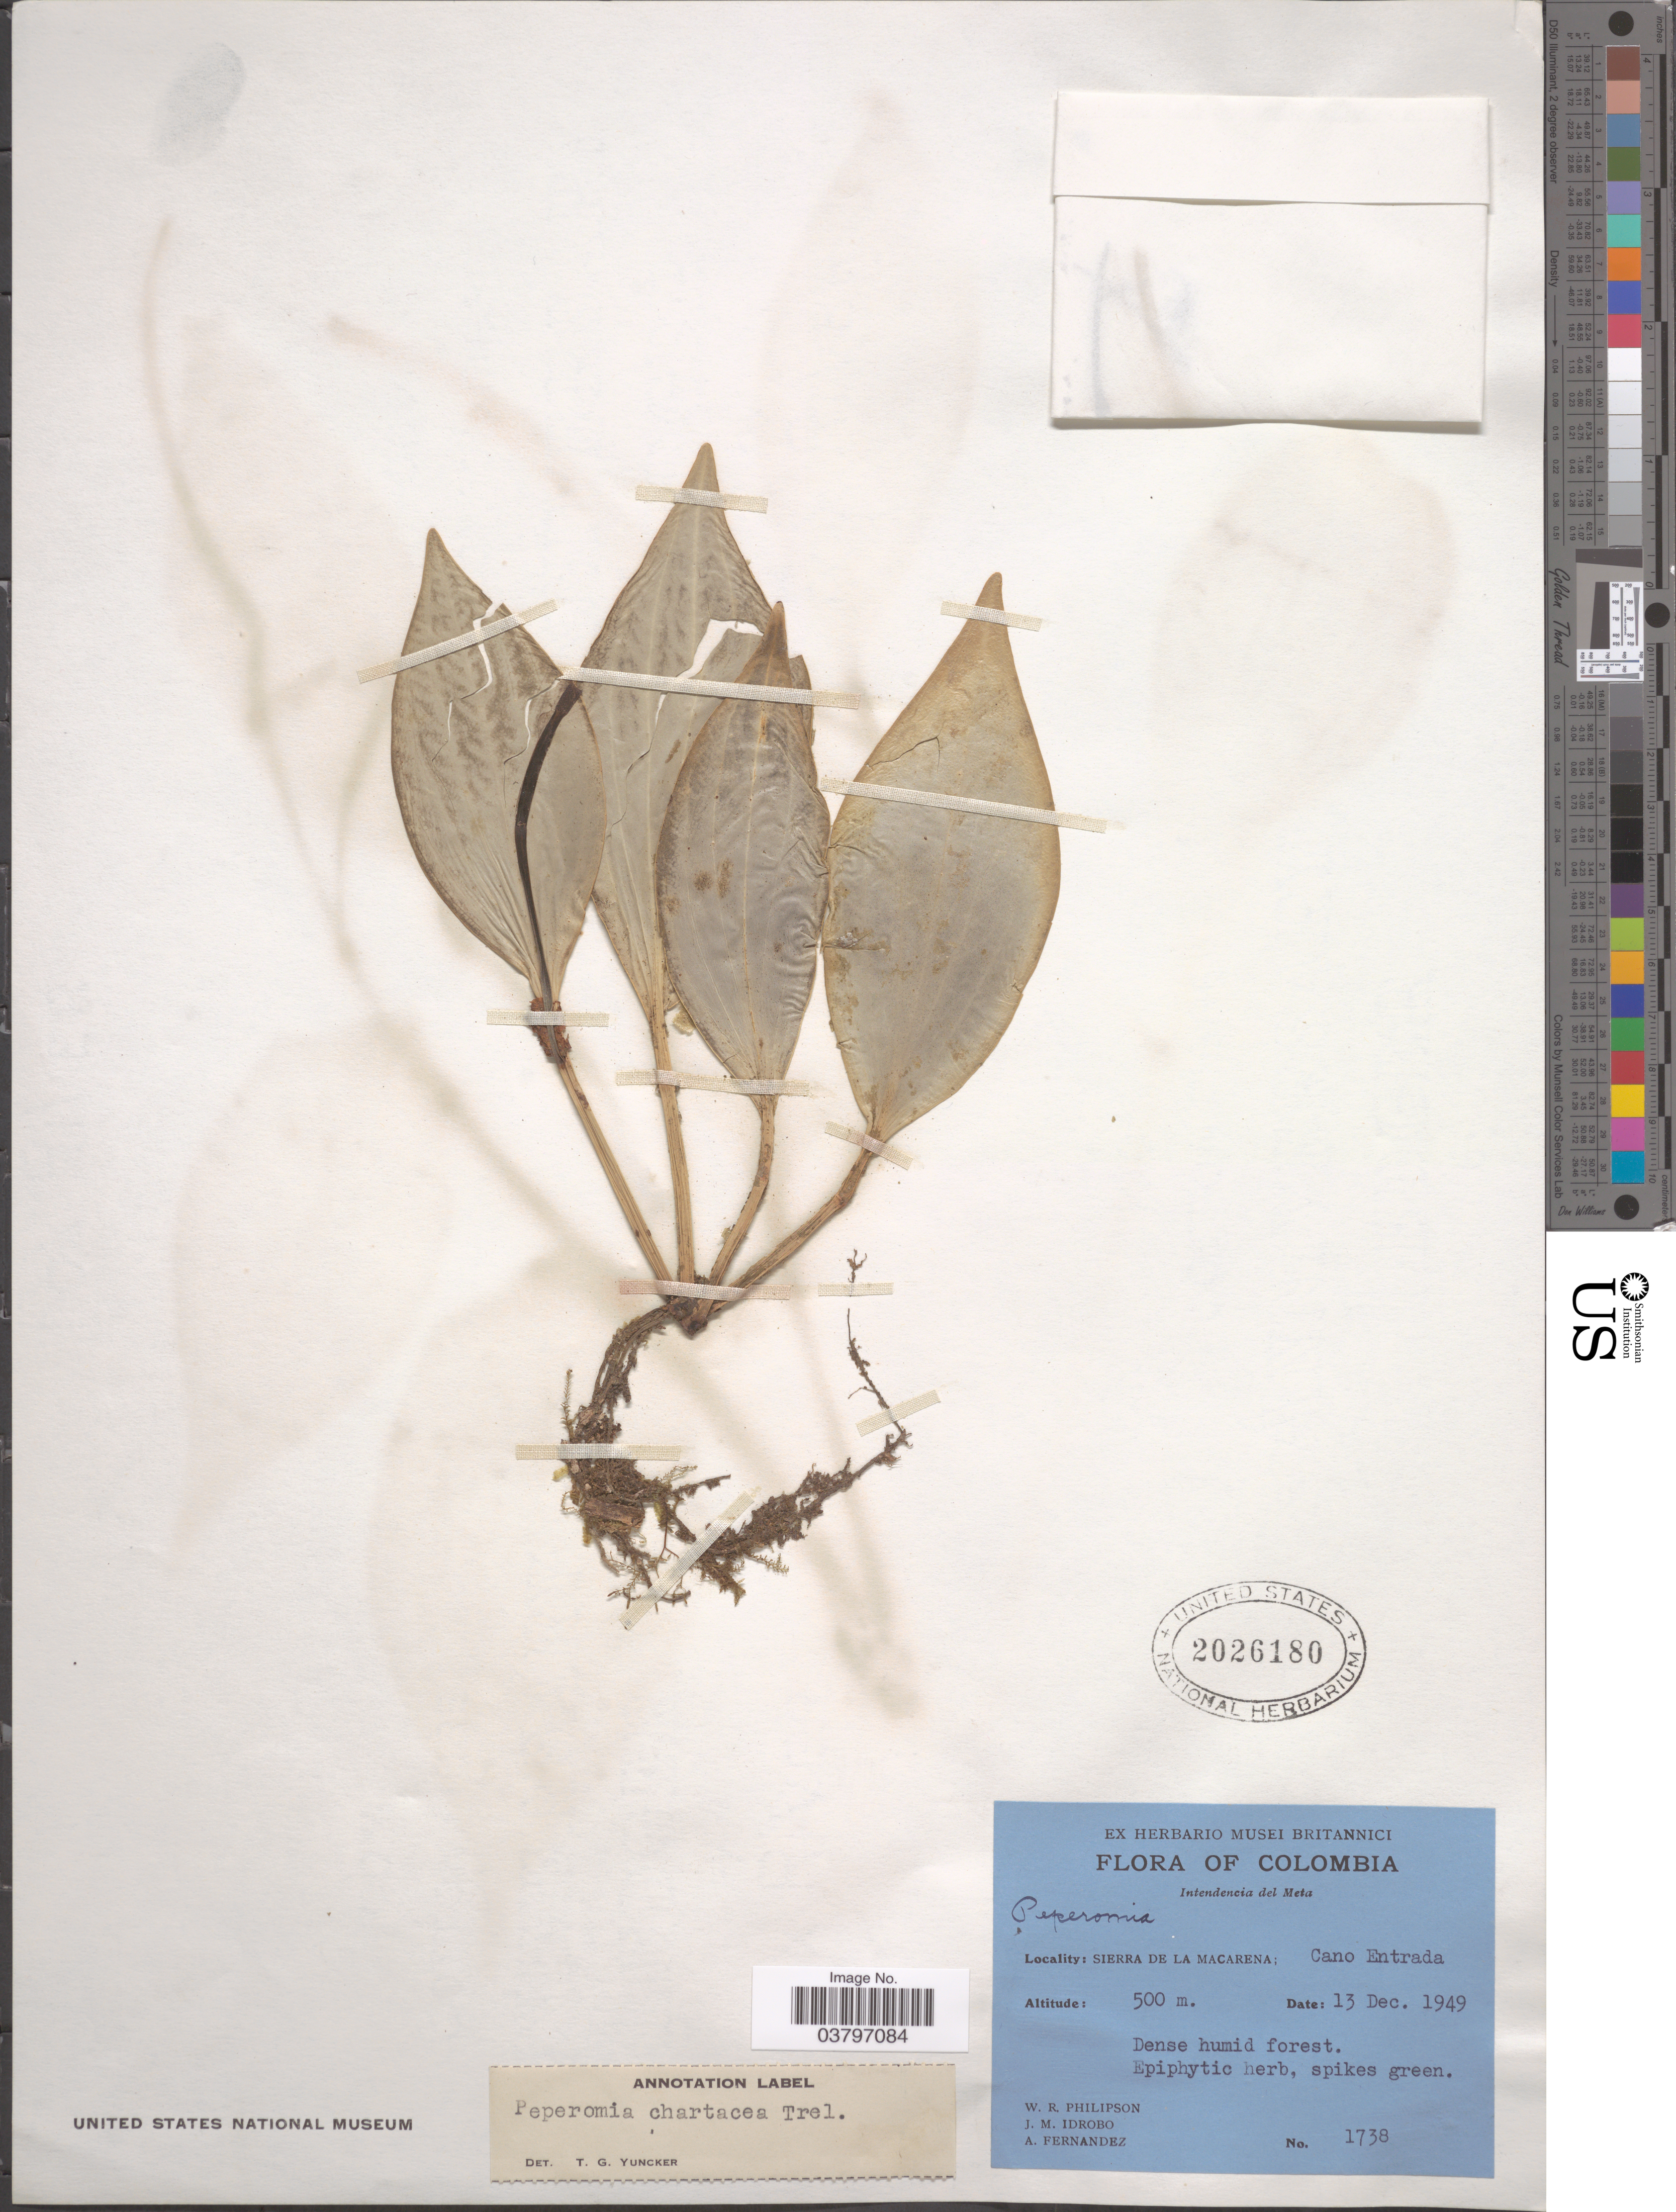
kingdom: Plantae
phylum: Tracheophyta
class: Magnoliopsida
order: Piperales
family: Piperaceae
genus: Peperomia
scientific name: Peperomia pseudopereskiifolia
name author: C. DC.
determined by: Jiménez, José Estaban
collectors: W. R. Philipson, J. M. Idrobo & A. Fernandez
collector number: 1738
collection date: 1949-12-13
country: Colombia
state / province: Meta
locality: Intendencia del Meta. Sierra de La Macarena; Cano Entrada.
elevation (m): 500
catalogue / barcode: US 2026180